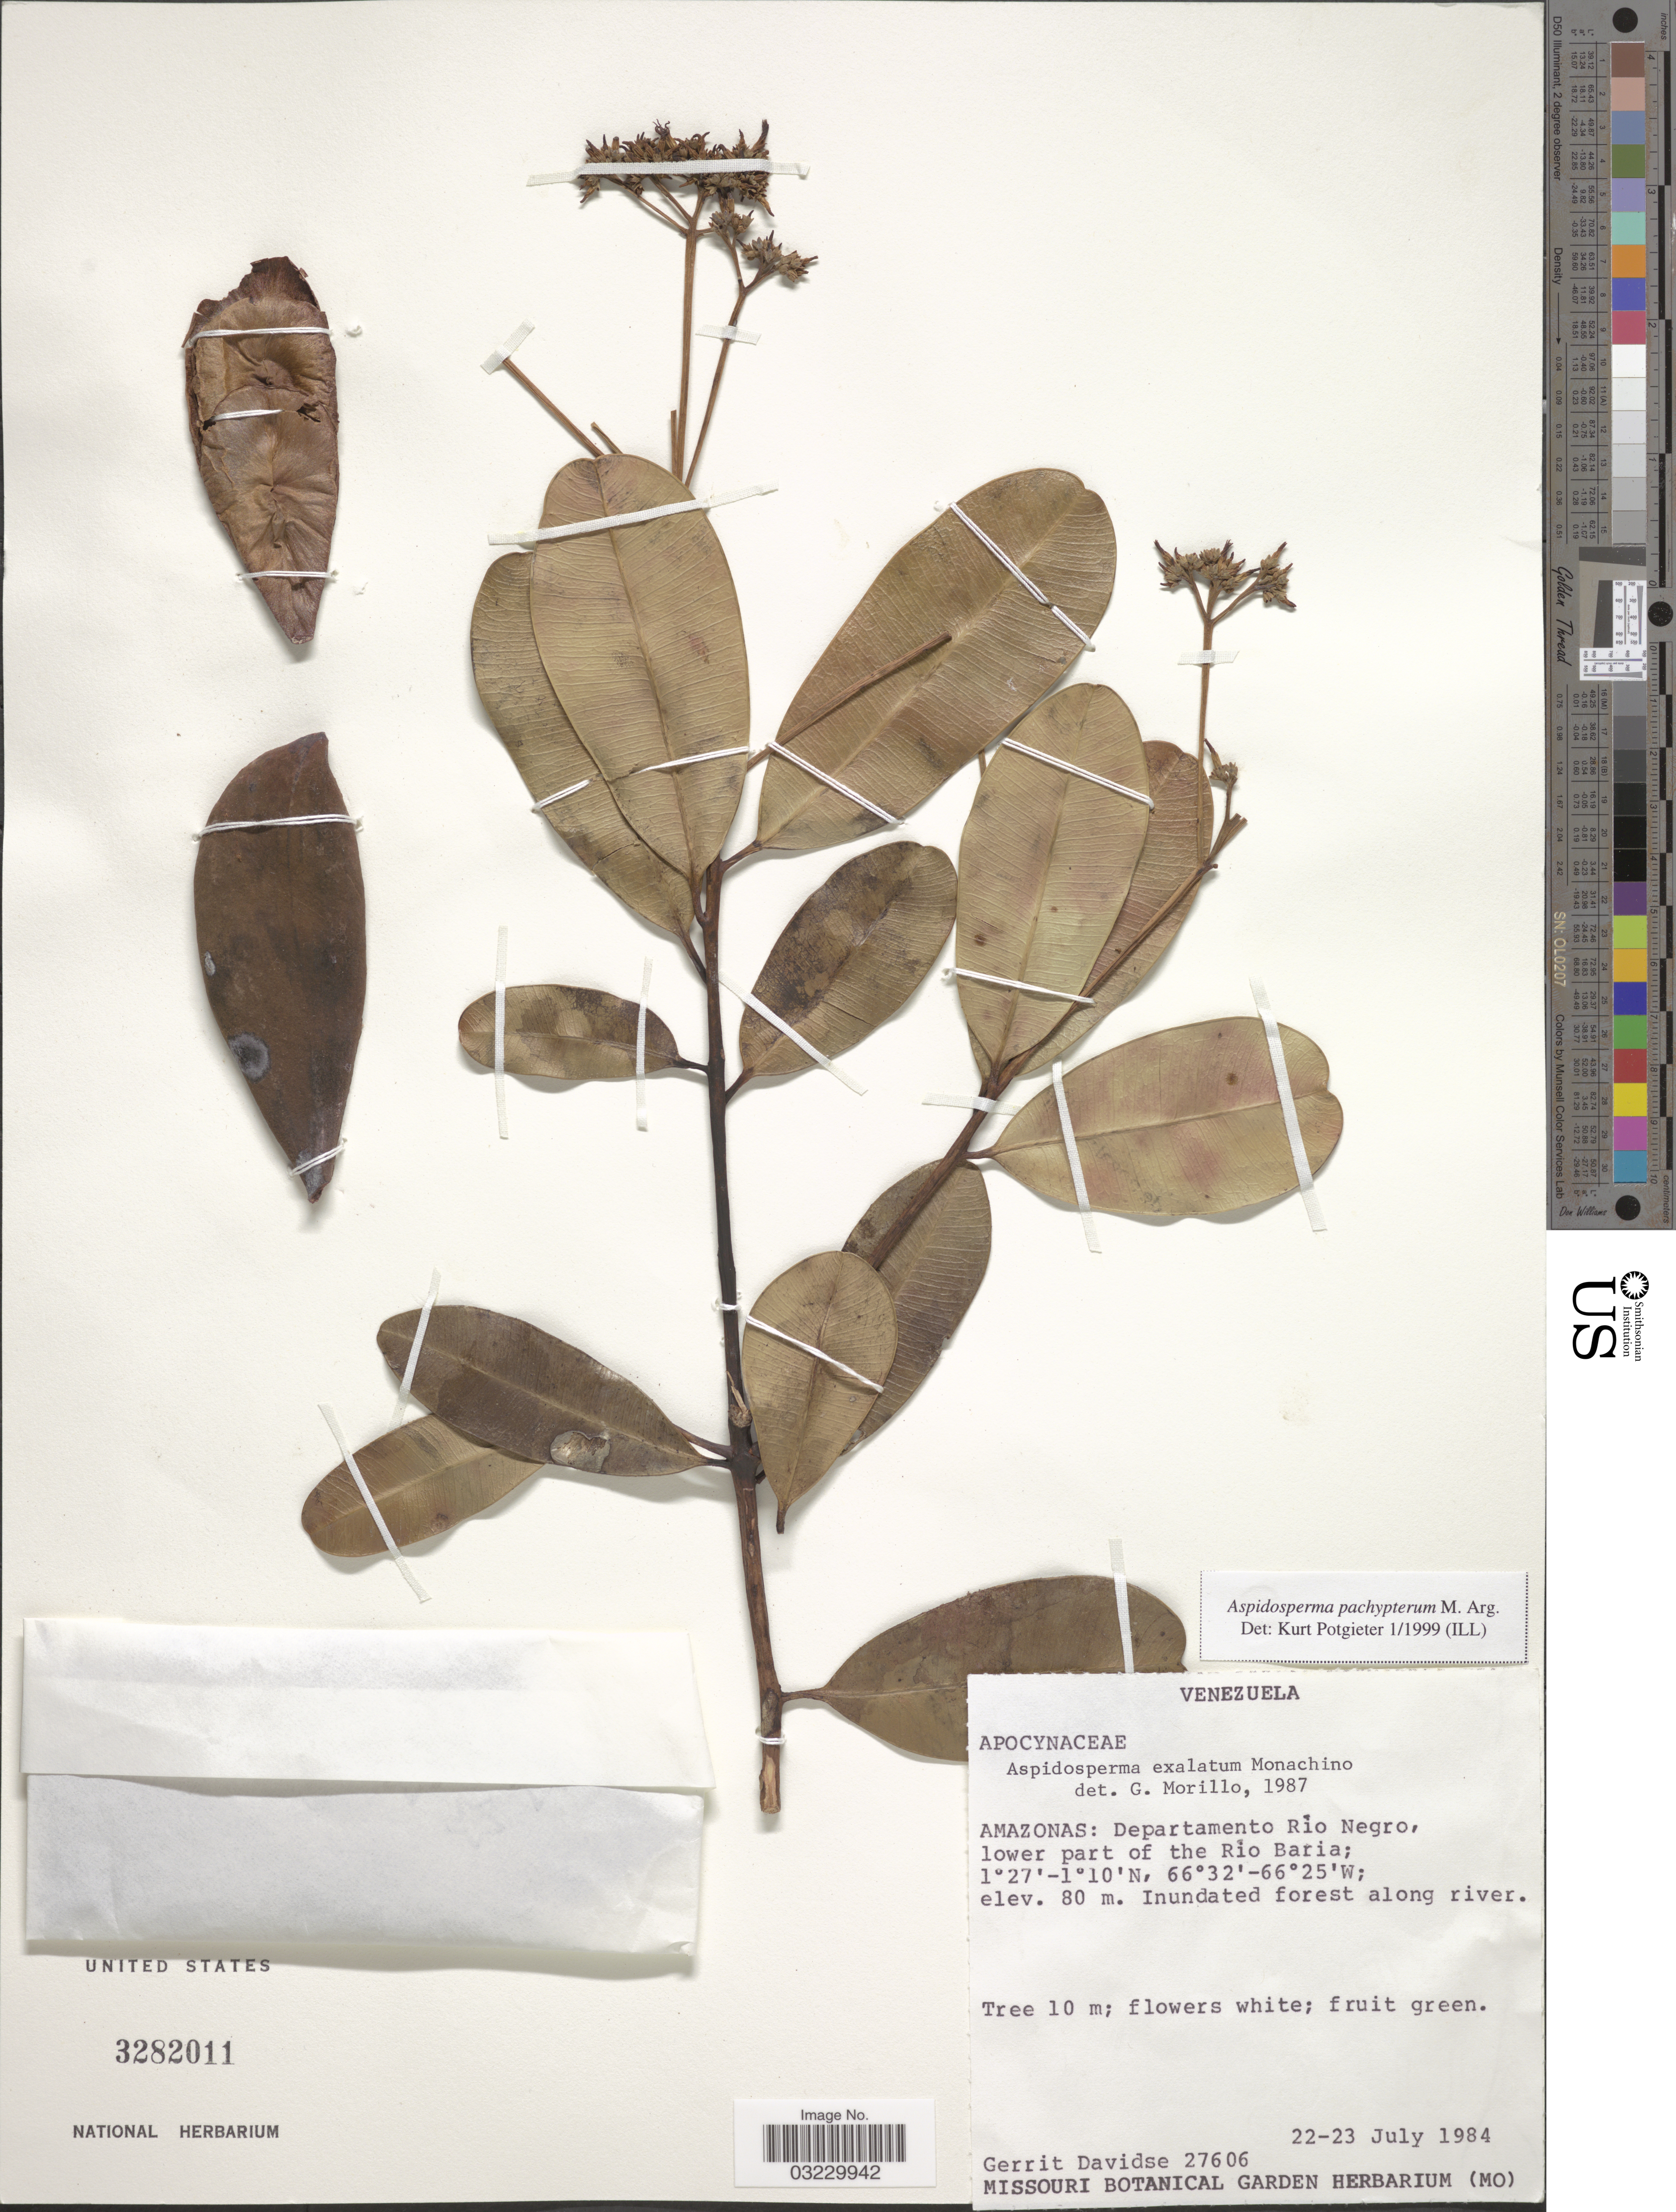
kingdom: Plantae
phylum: Tracheophyta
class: Magnoliopsida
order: Gentianales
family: Apocynaceae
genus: Aspidosperma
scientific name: Aspidosperma pachypterum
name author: Müll. Arg.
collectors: G. Davidse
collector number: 27606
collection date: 1984-07-22/1984-07-23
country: Venezuela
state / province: Amazonas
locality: Departamento Río Negro, lower part of the Río Baria.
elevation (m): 80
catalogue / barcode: US 3282011